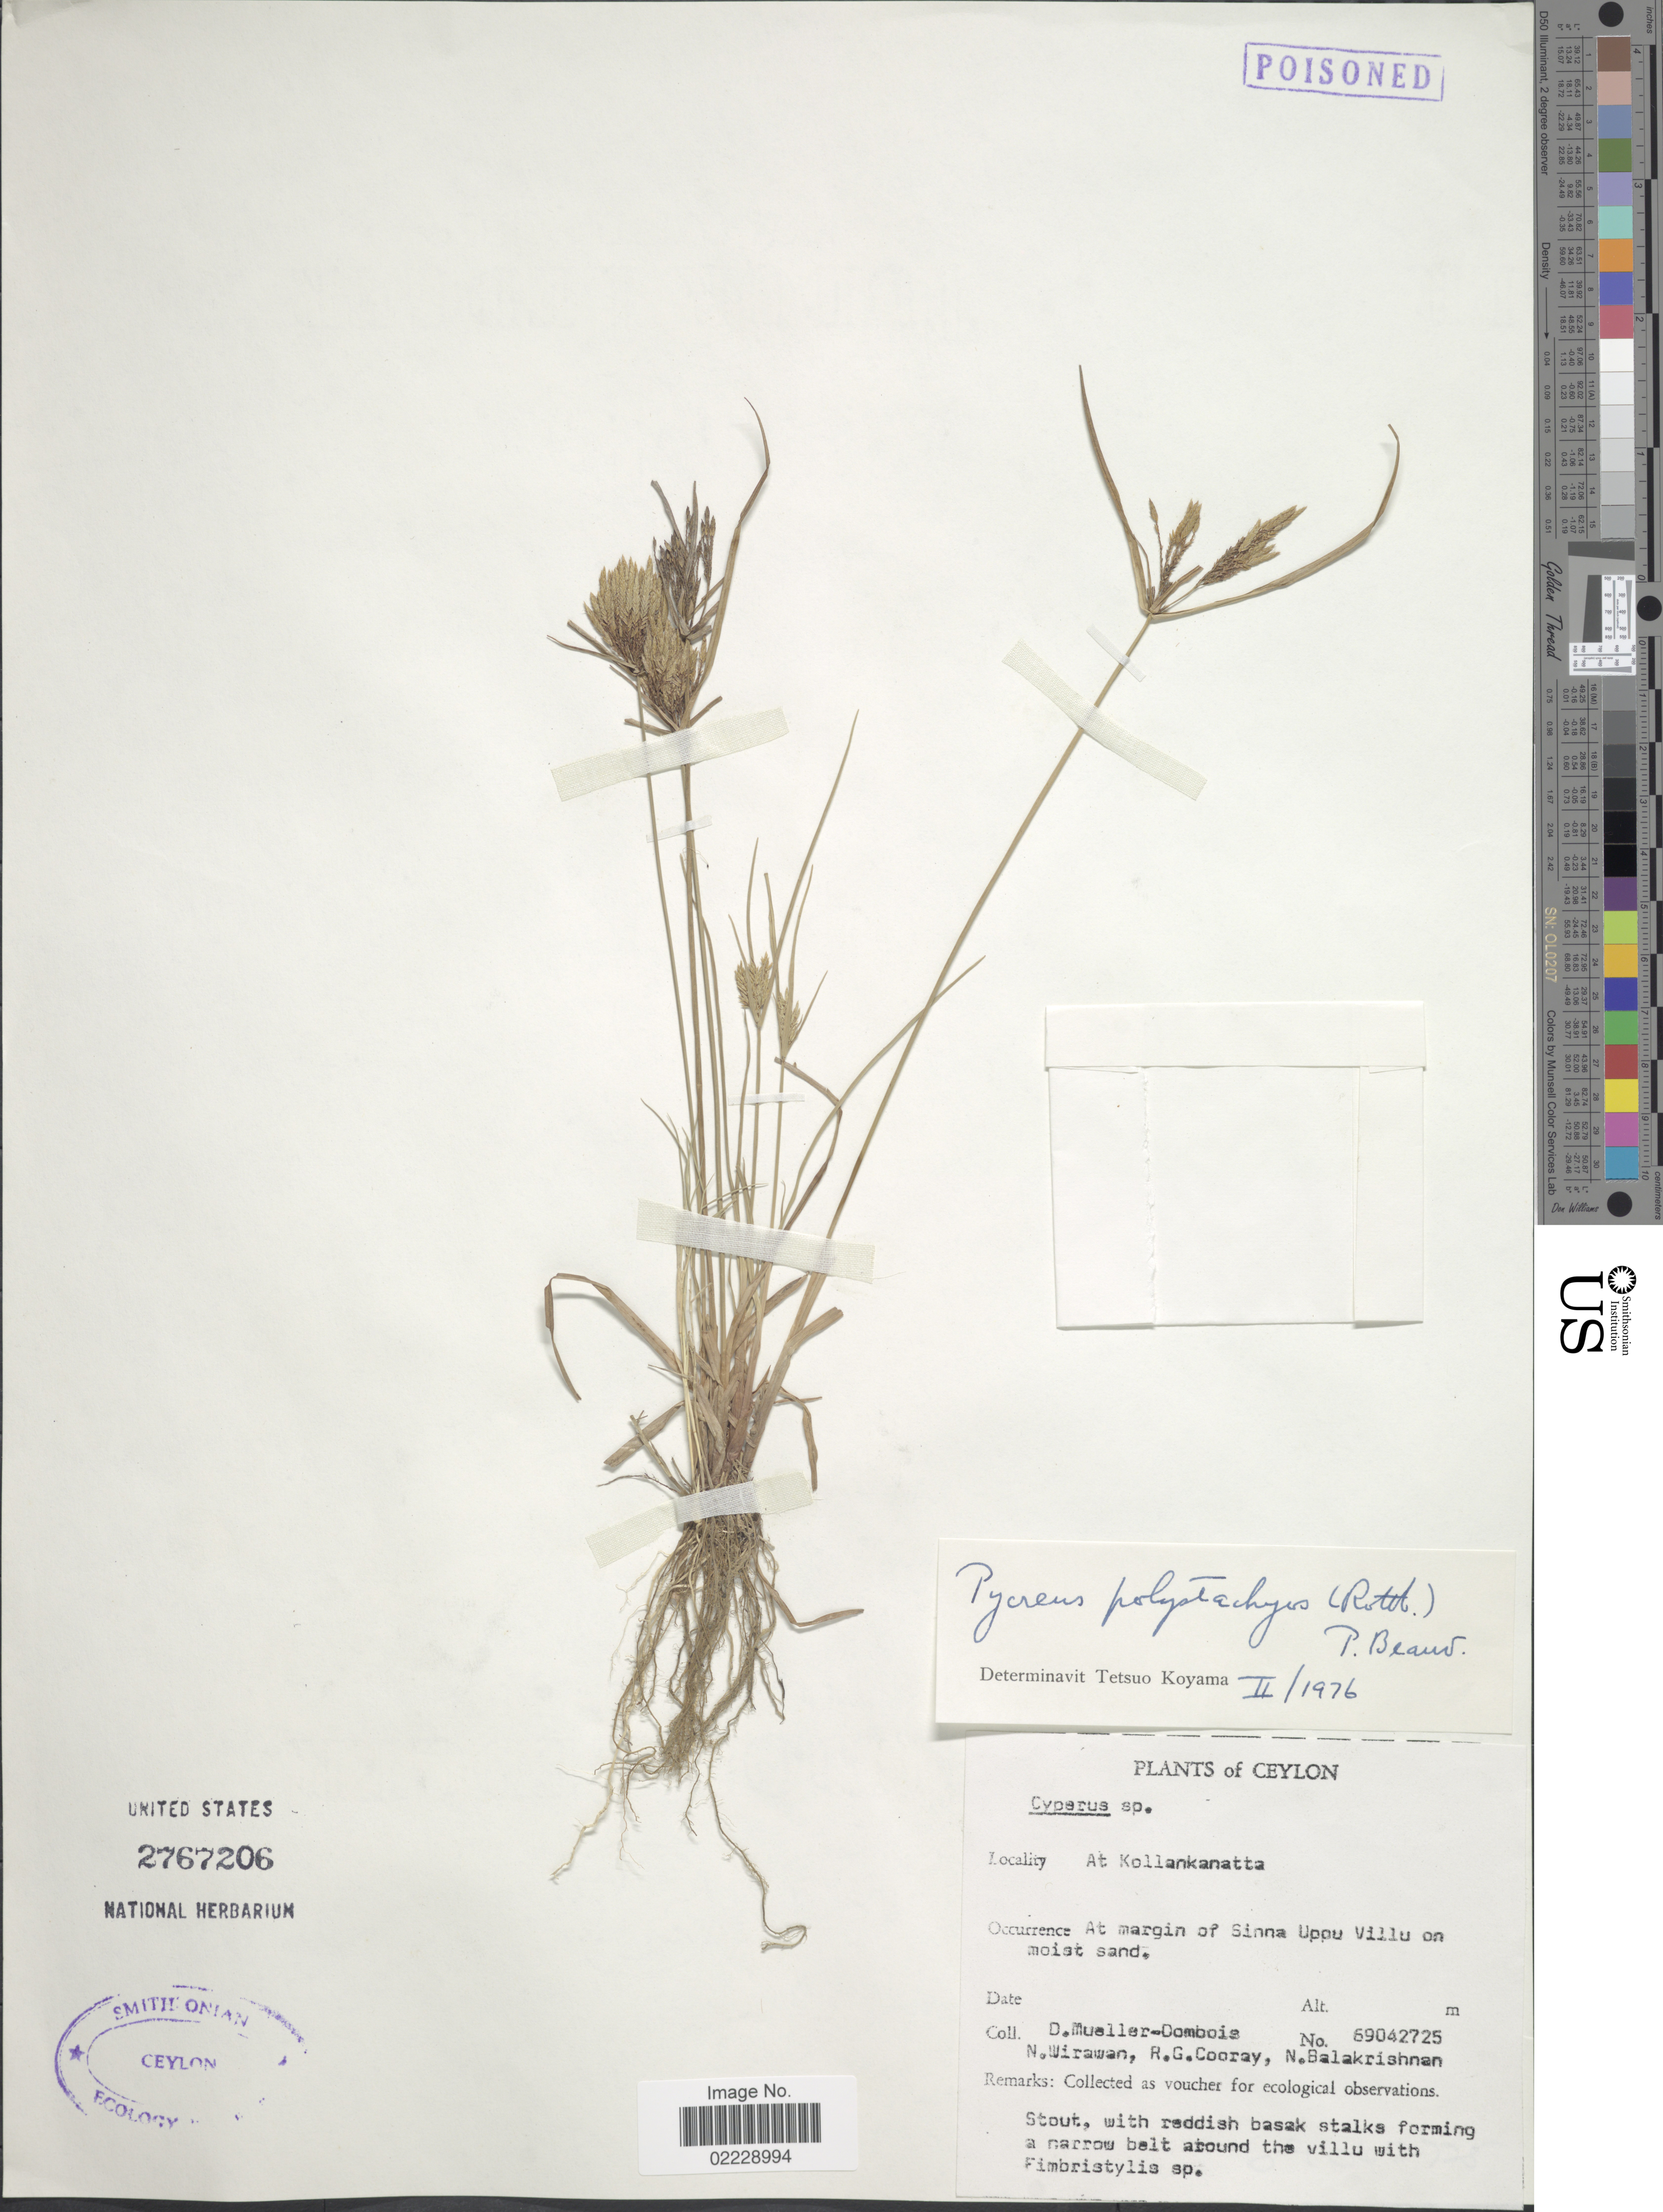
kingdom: Plantae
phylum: Tracheophyta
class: Liliopsida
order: Poales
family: Cyperaceae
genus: Cyperus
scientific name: Cyperus polystachyos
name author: Rottb.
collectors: D. Mueller-Dombois, N. Wirawan, R. Cooray & N. Balakrishnan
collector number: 69042725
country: Sri Lanka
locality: Ceylon. At Kollankanatta. At margin of Sinna Uppu Villu on moist sand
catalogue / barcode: US 2767206